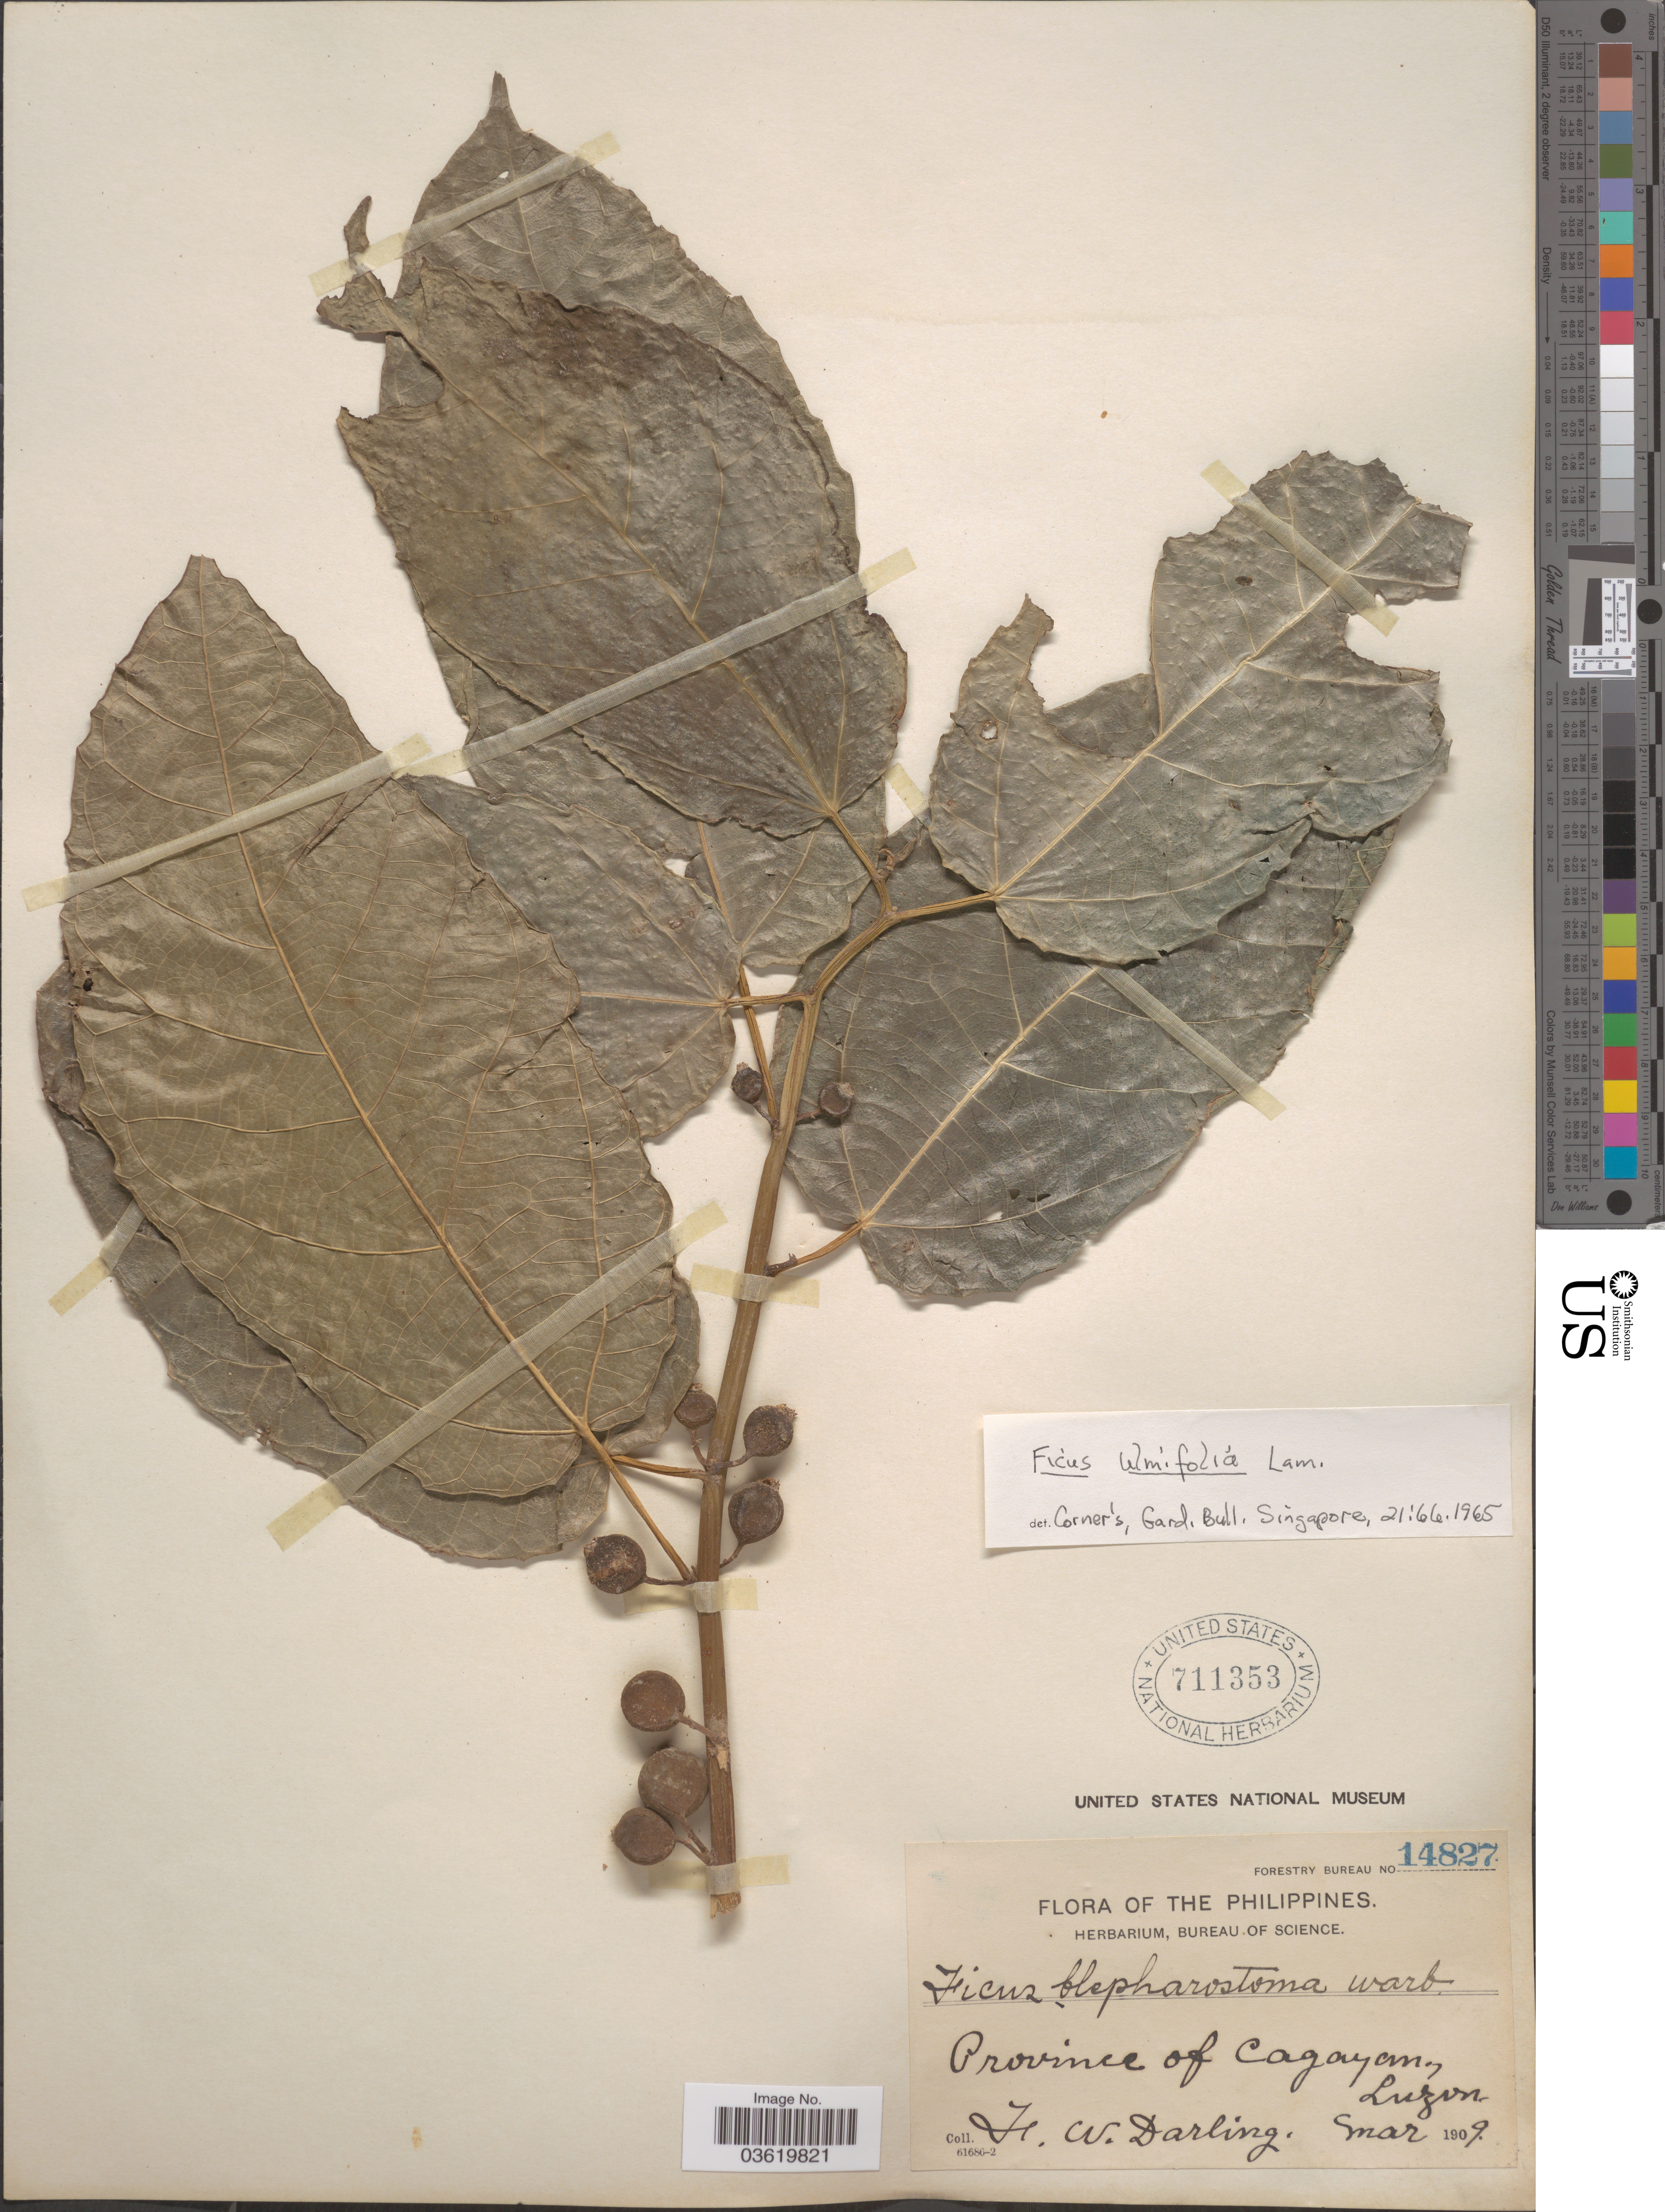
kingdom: Plantae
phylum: Tracheophyta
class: Magnoliopsida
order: Rosales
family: Moraceae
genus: Ficus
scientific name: Ficus ulmifolia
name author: Lam.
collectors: F. Darling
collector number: Forestry Bureau 14827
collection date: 1909-03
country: Philippines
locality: Province of Cagayan, Luzon.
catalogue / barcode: US 711353